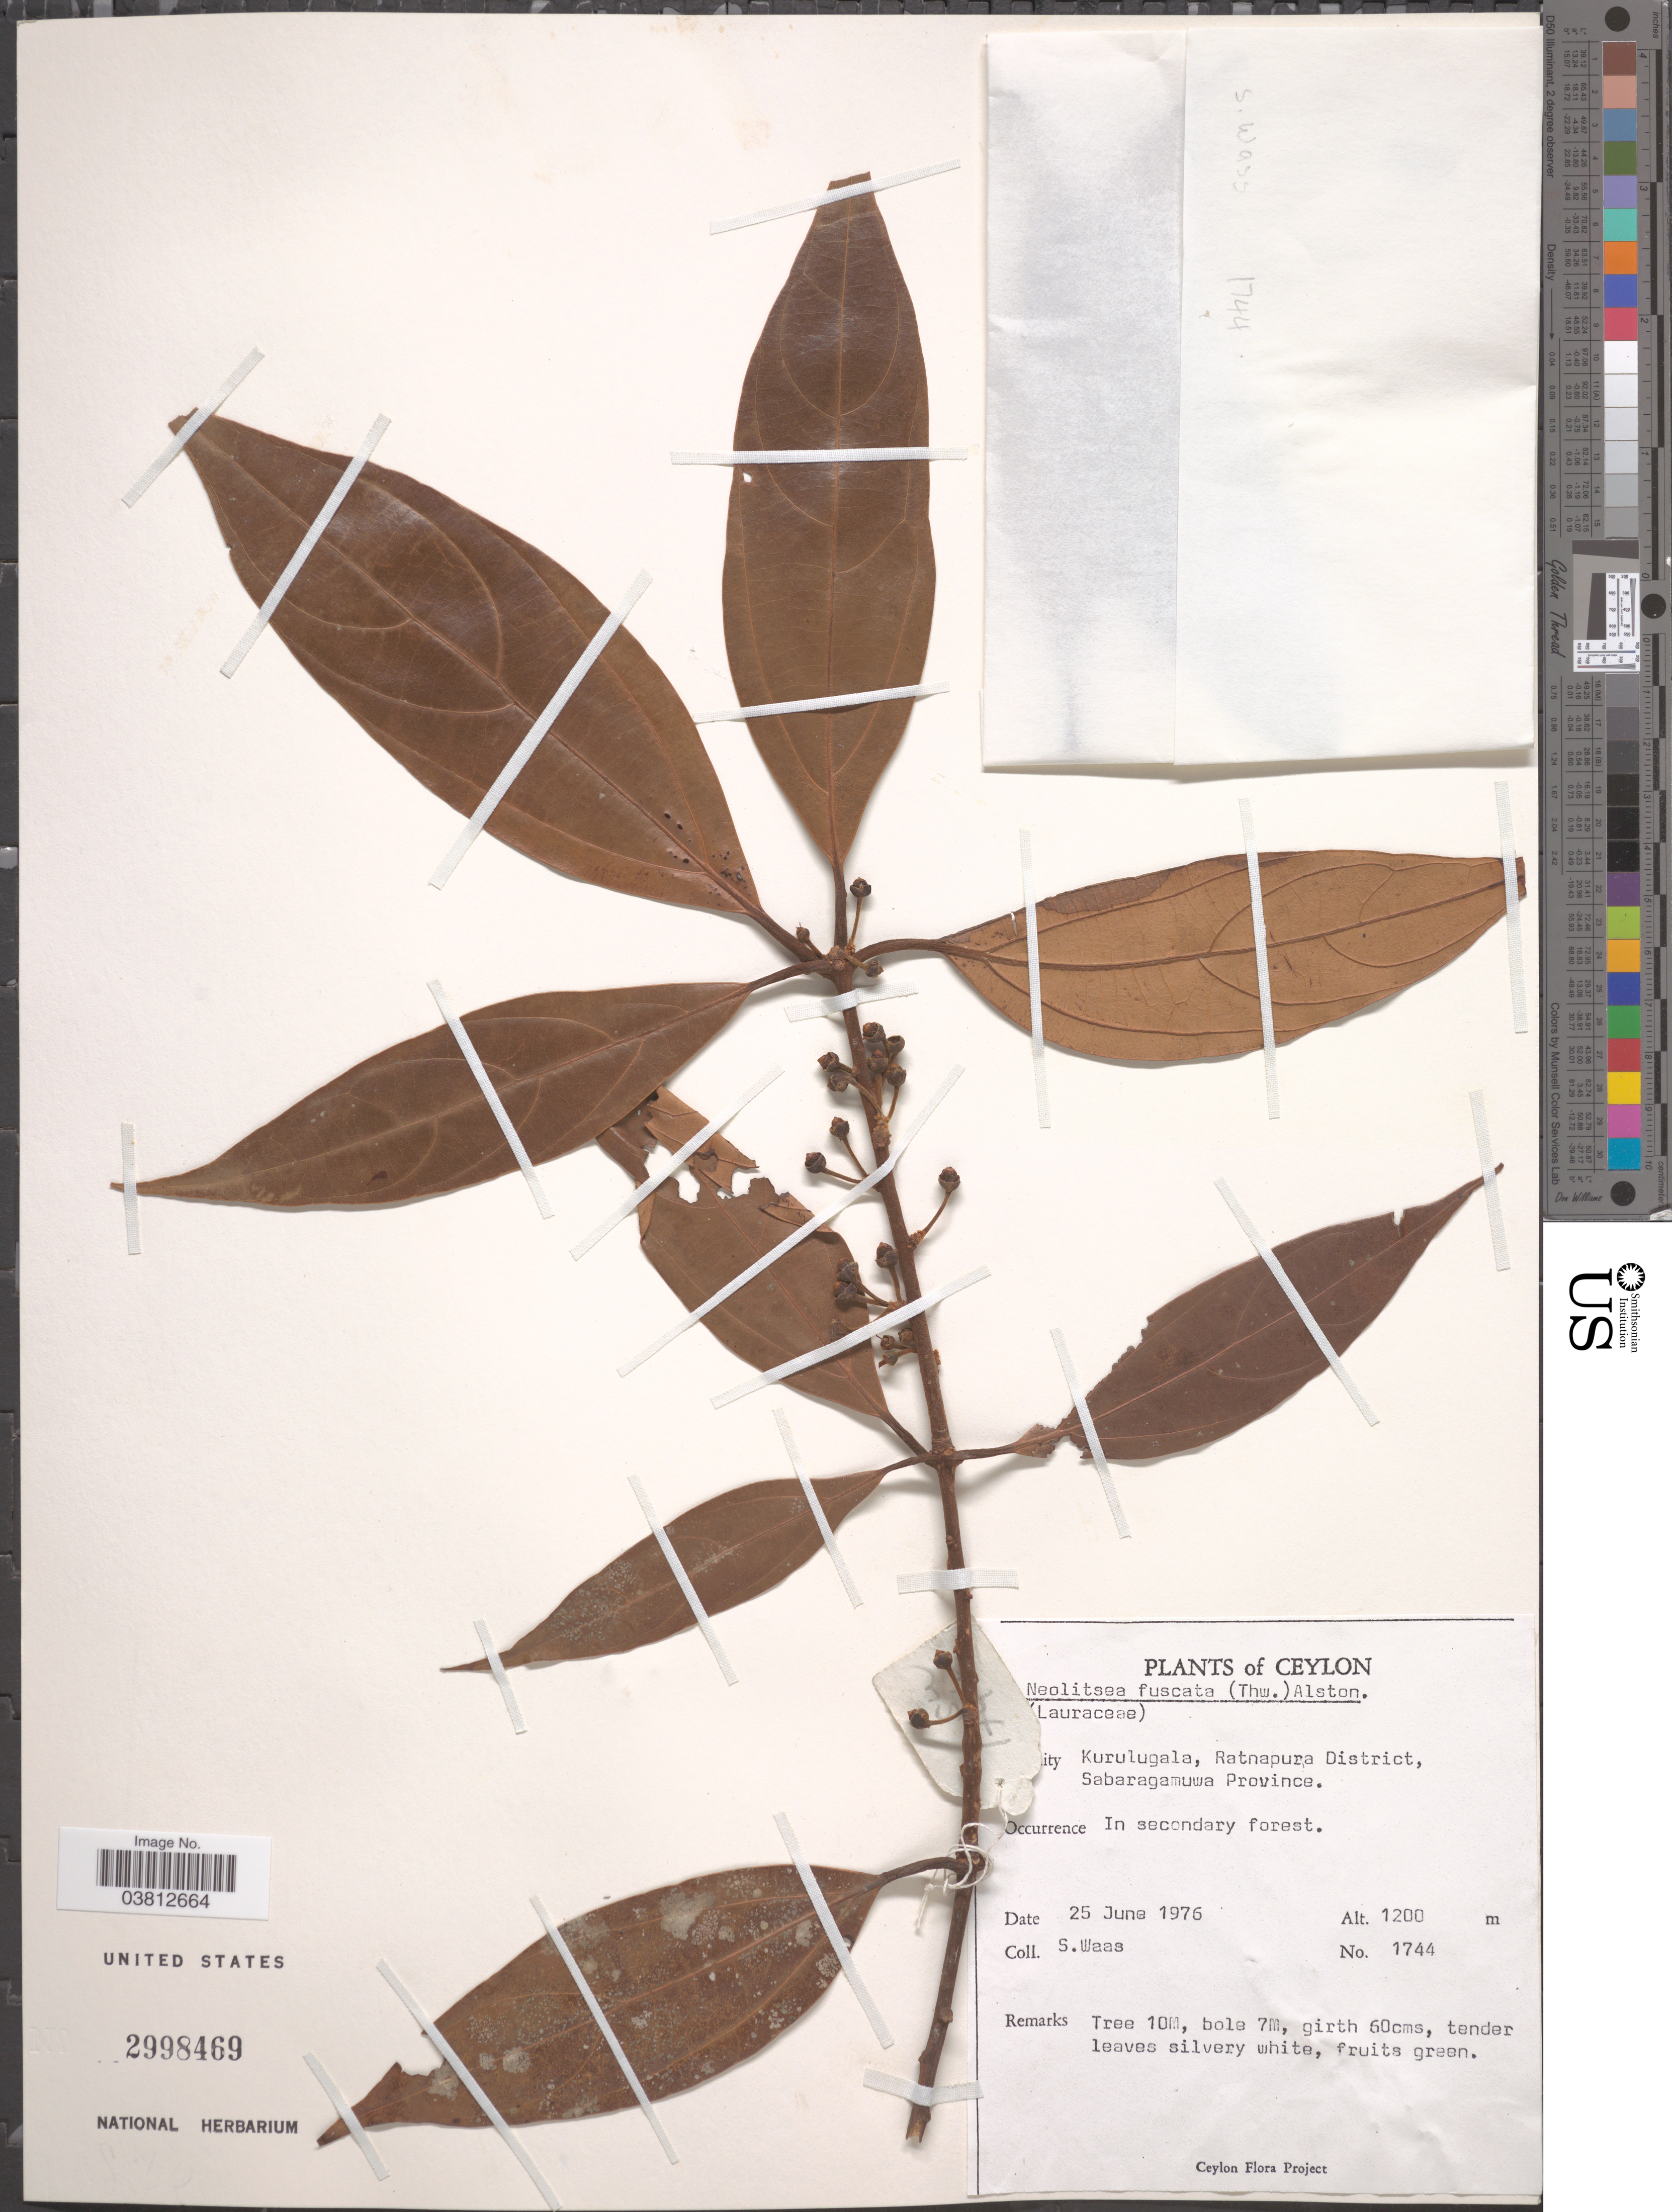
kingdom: Plantae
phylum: Tracheophyta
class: Magnoliopsida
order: Laurales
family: Lauraceae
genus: Neolitsea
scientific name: Neolitsea fuscata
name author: (Thwaites) Alston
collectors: S. Waas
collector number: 1744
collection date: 1976-06-25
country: Sri Lanka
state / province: Sabaragamuwa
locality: Ceylon. Kurulugala, Ratnapura District.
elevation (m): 1200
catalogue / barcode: US 2998469